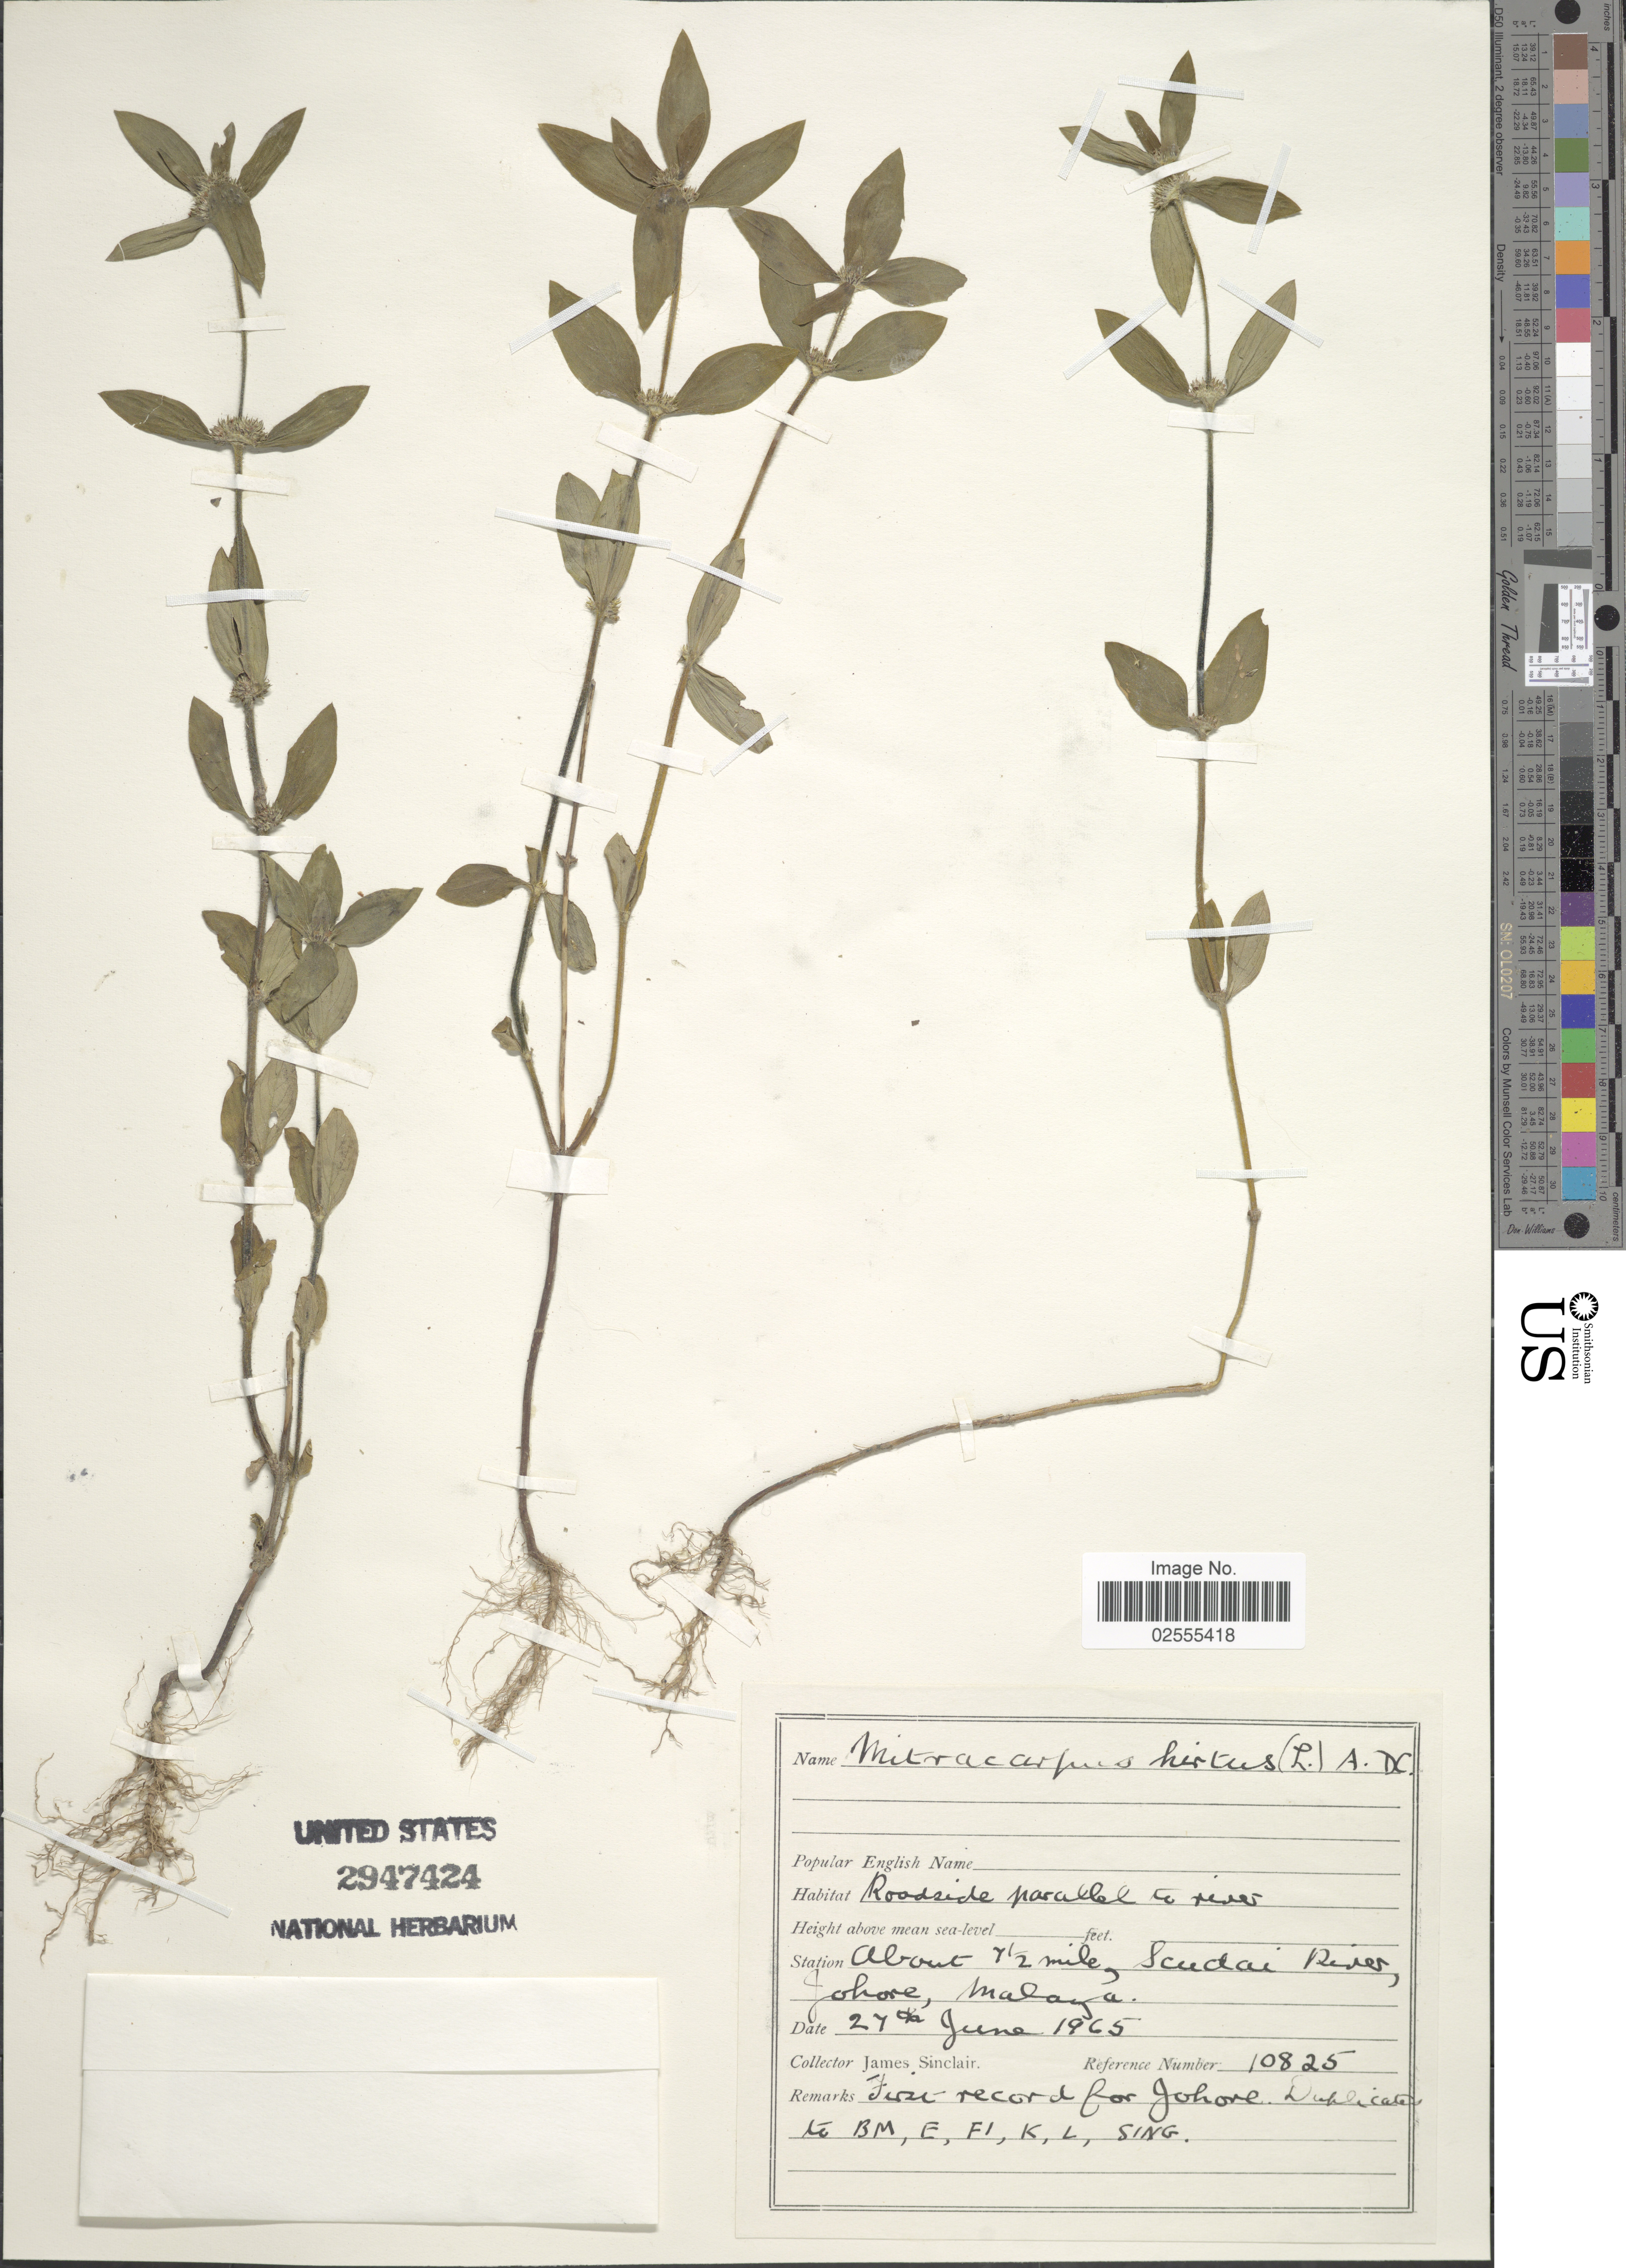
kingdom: Plantae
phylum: Tracheophyta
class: Magnoliopsida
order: Gentianales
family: Rubiaceae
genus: Mitracarpus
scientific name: Mitracarpus hirtus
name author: (L.) DC.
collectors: J. Sinclair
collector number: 10825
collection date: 1965-06-27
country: Malaysia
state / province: Johor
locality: About 7½ mile, Skudai River, Johore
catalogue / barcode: US 2947424